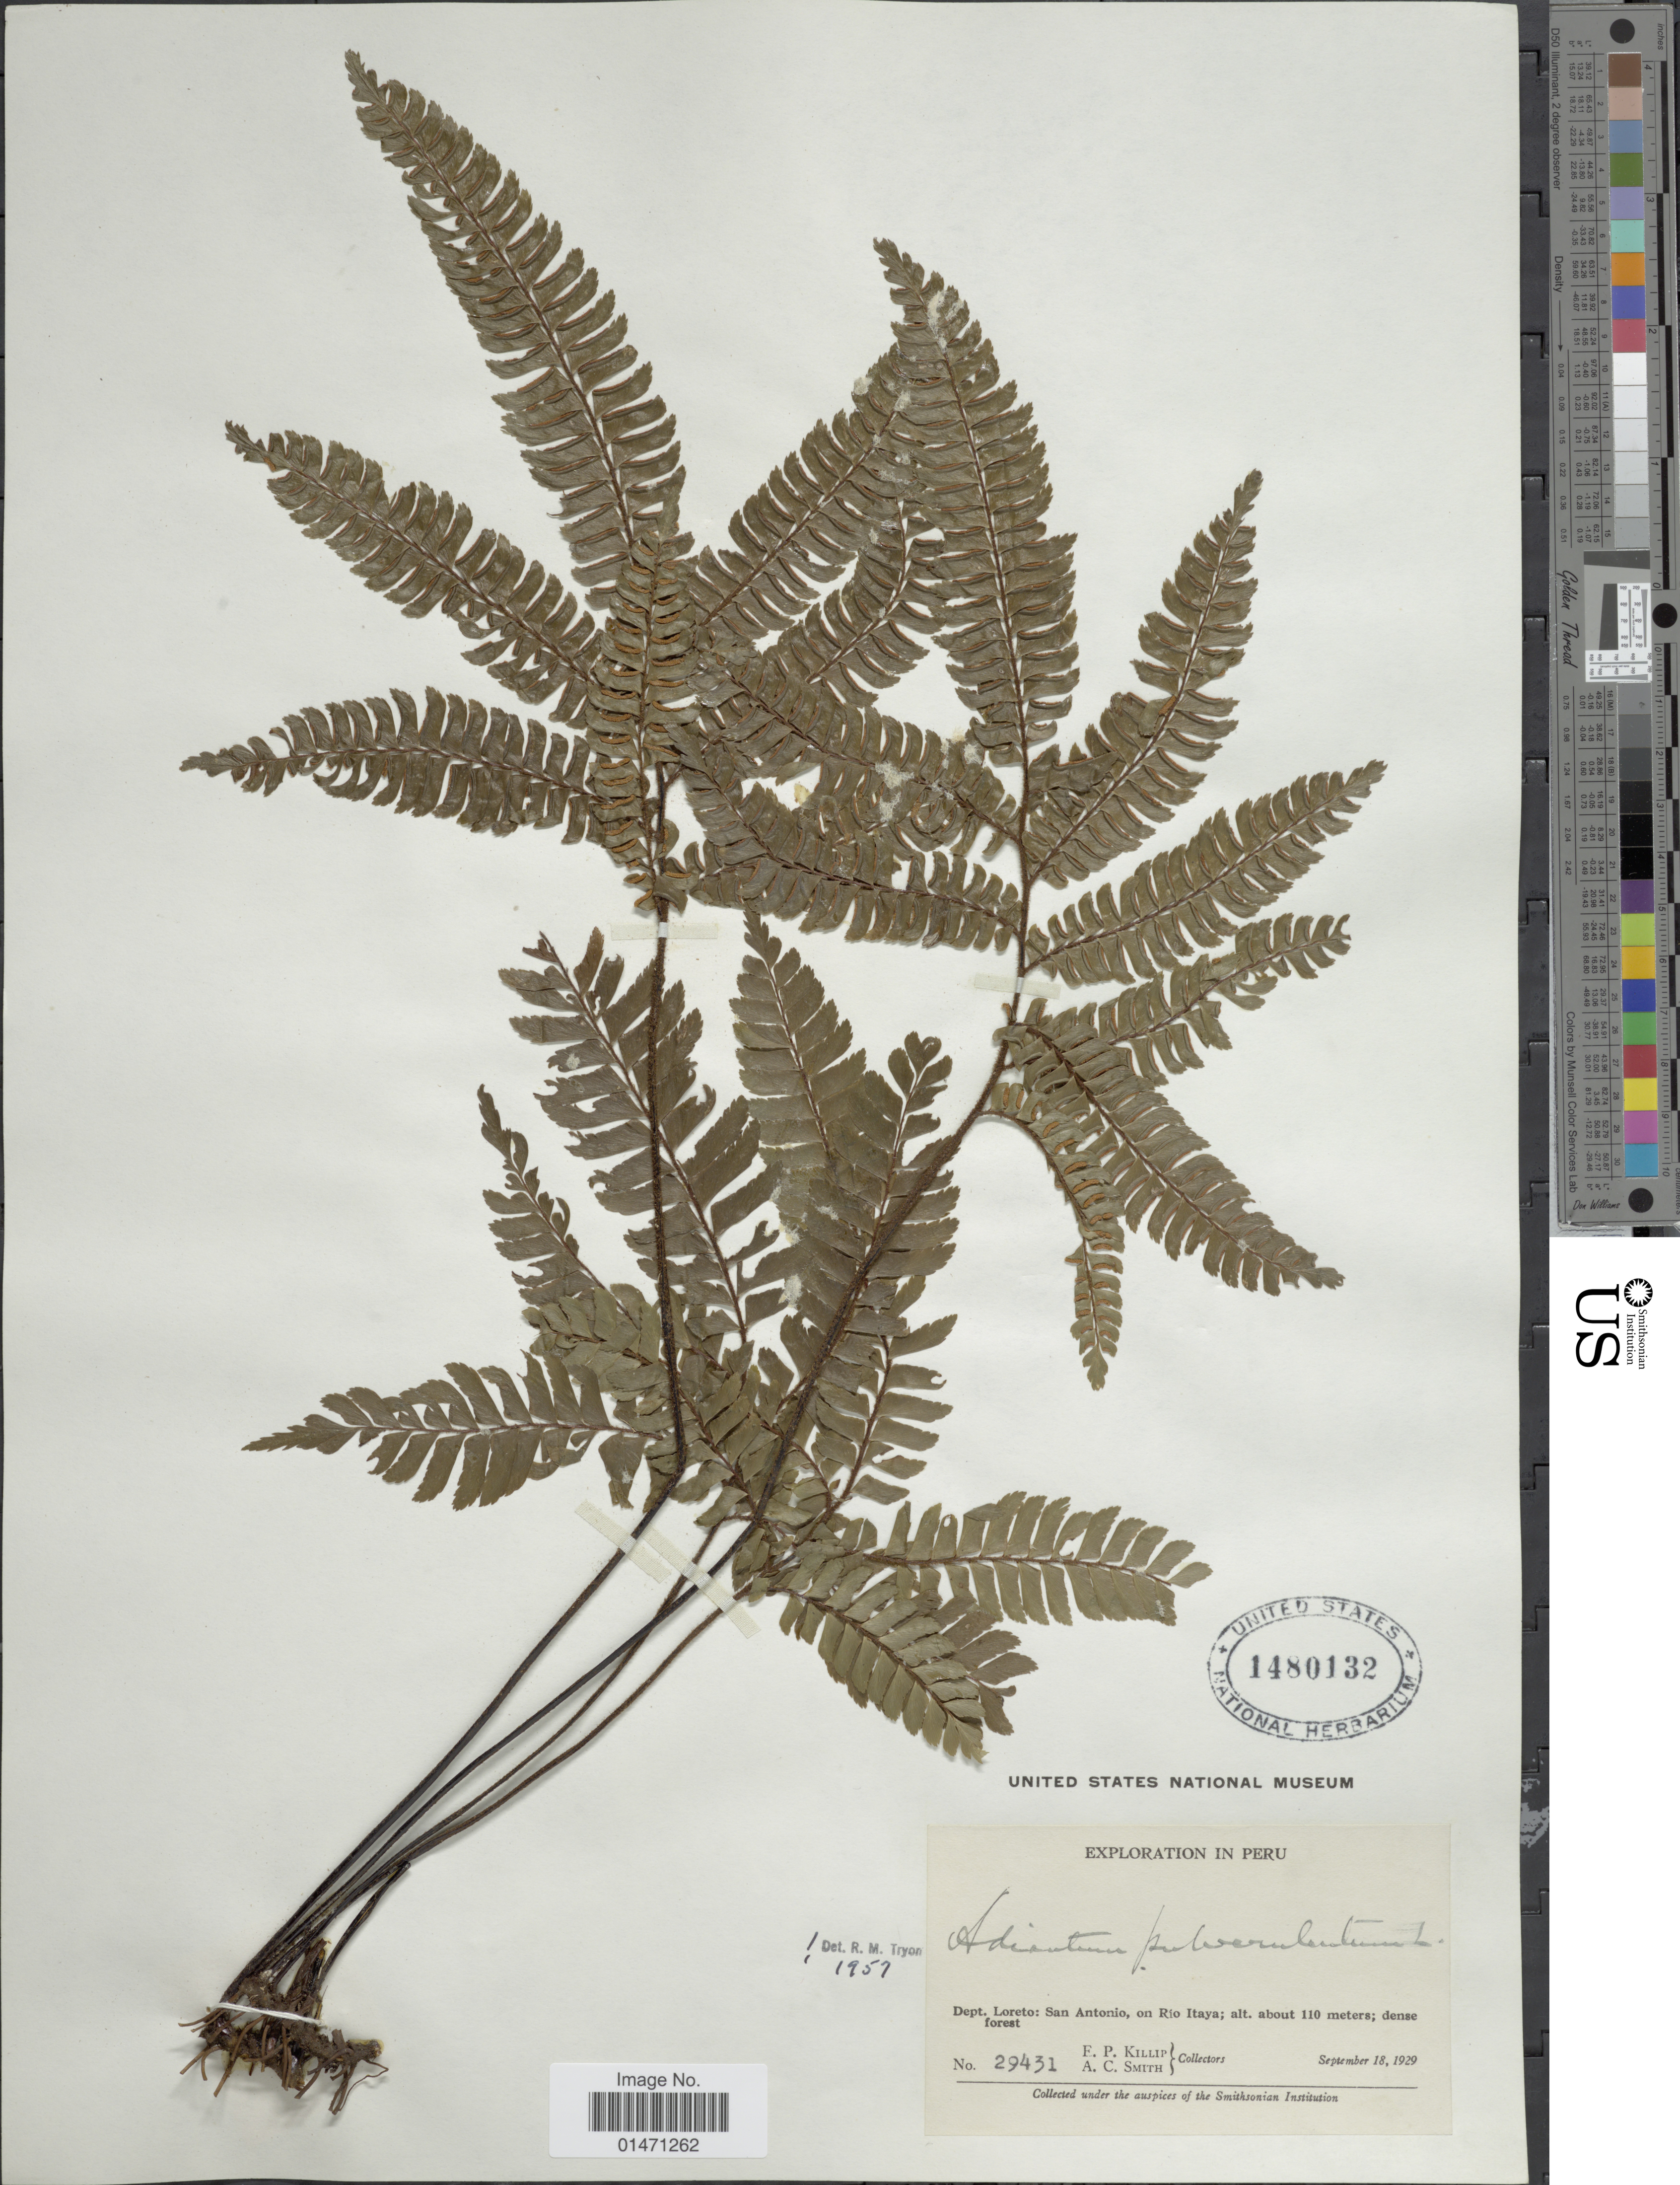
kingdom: Plantae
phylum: Tracheophyta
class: Polypodiopsida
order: Polypodiales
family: Pteridaceae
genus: Adiantum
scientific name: Adiantum pulverulentum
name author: L.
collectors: E. P. Killip & A. C. Smith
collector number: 29431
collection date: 1929-09-18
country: Peru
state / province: Loreto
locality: Dept. Loreto: San Antonio, on Rio Itaya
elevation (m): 110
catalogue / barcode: US 14801312